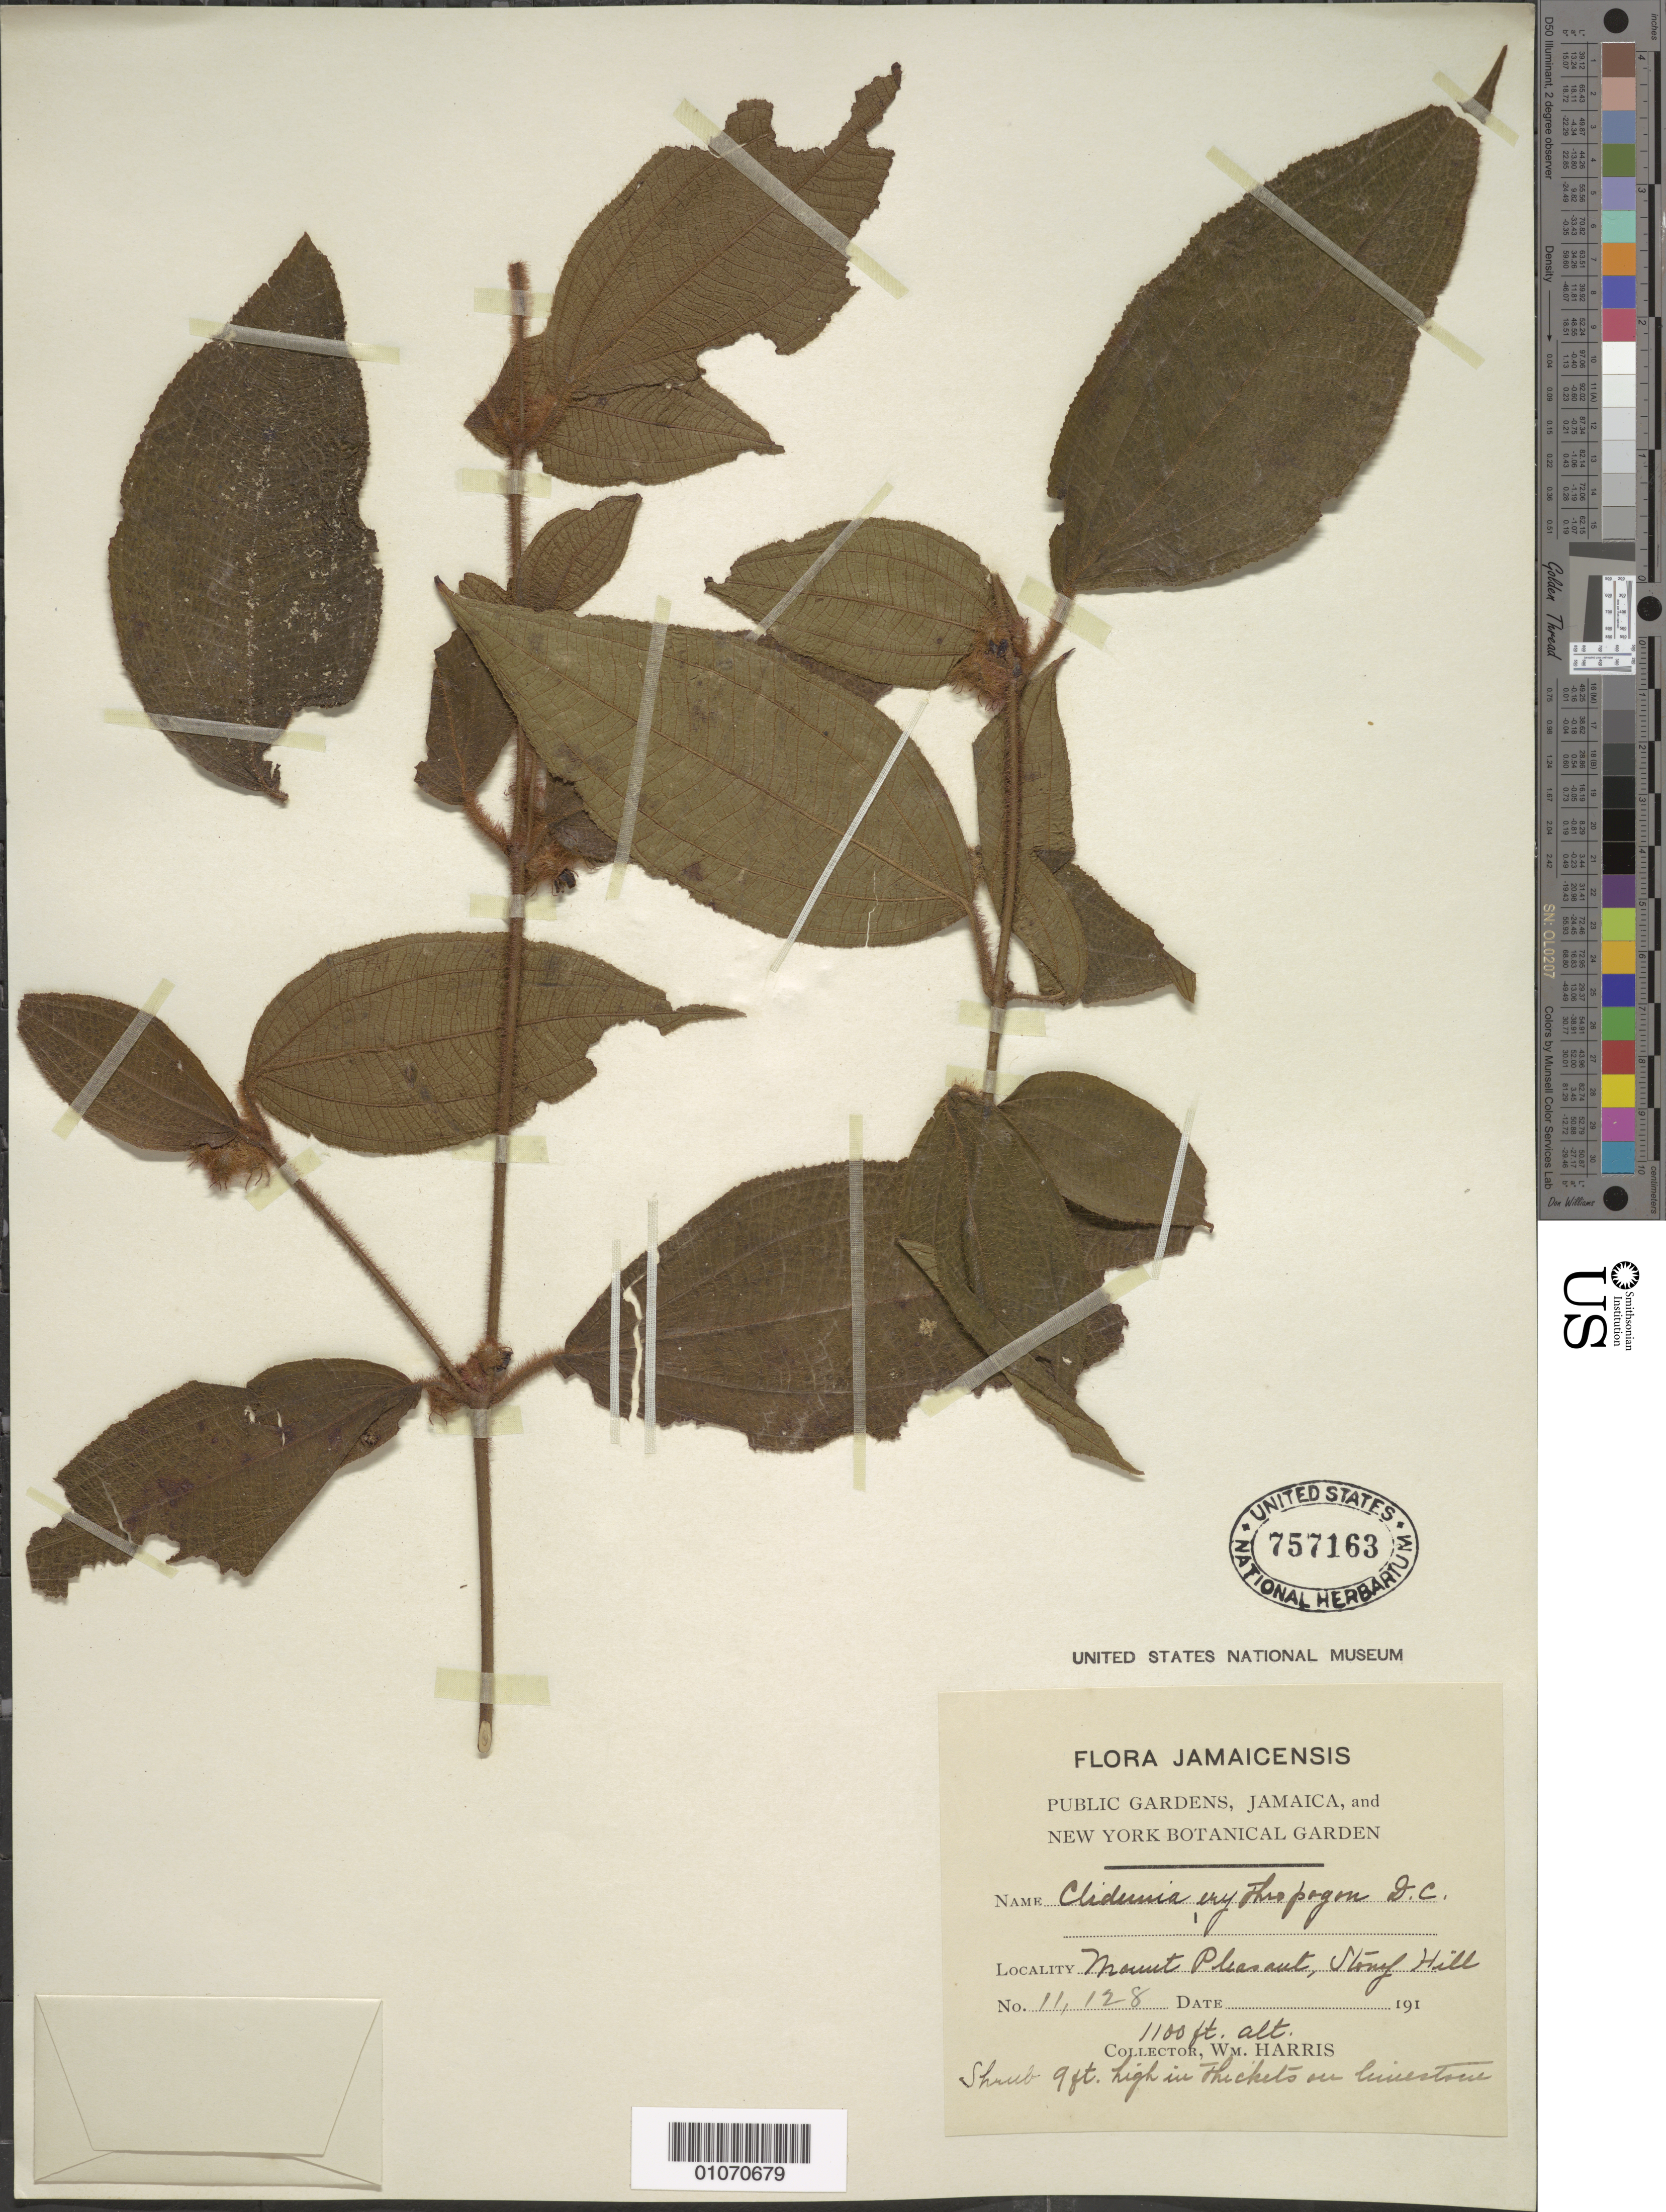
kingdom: Plantae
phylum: Tracheophyta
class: Magnoliopsida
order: Myrtales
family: Melastomataceae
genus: Clidemia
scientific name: Clidemia erythropogon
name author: DC.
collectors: W. Harris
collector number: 11128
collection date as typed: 1910 to -- --- 1919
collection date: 1910/1919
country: Jamaica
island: Jamaica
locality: Mount Pleasant, Stony Hill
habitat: In thickets on limestone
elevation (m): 335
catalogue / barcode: US 757163